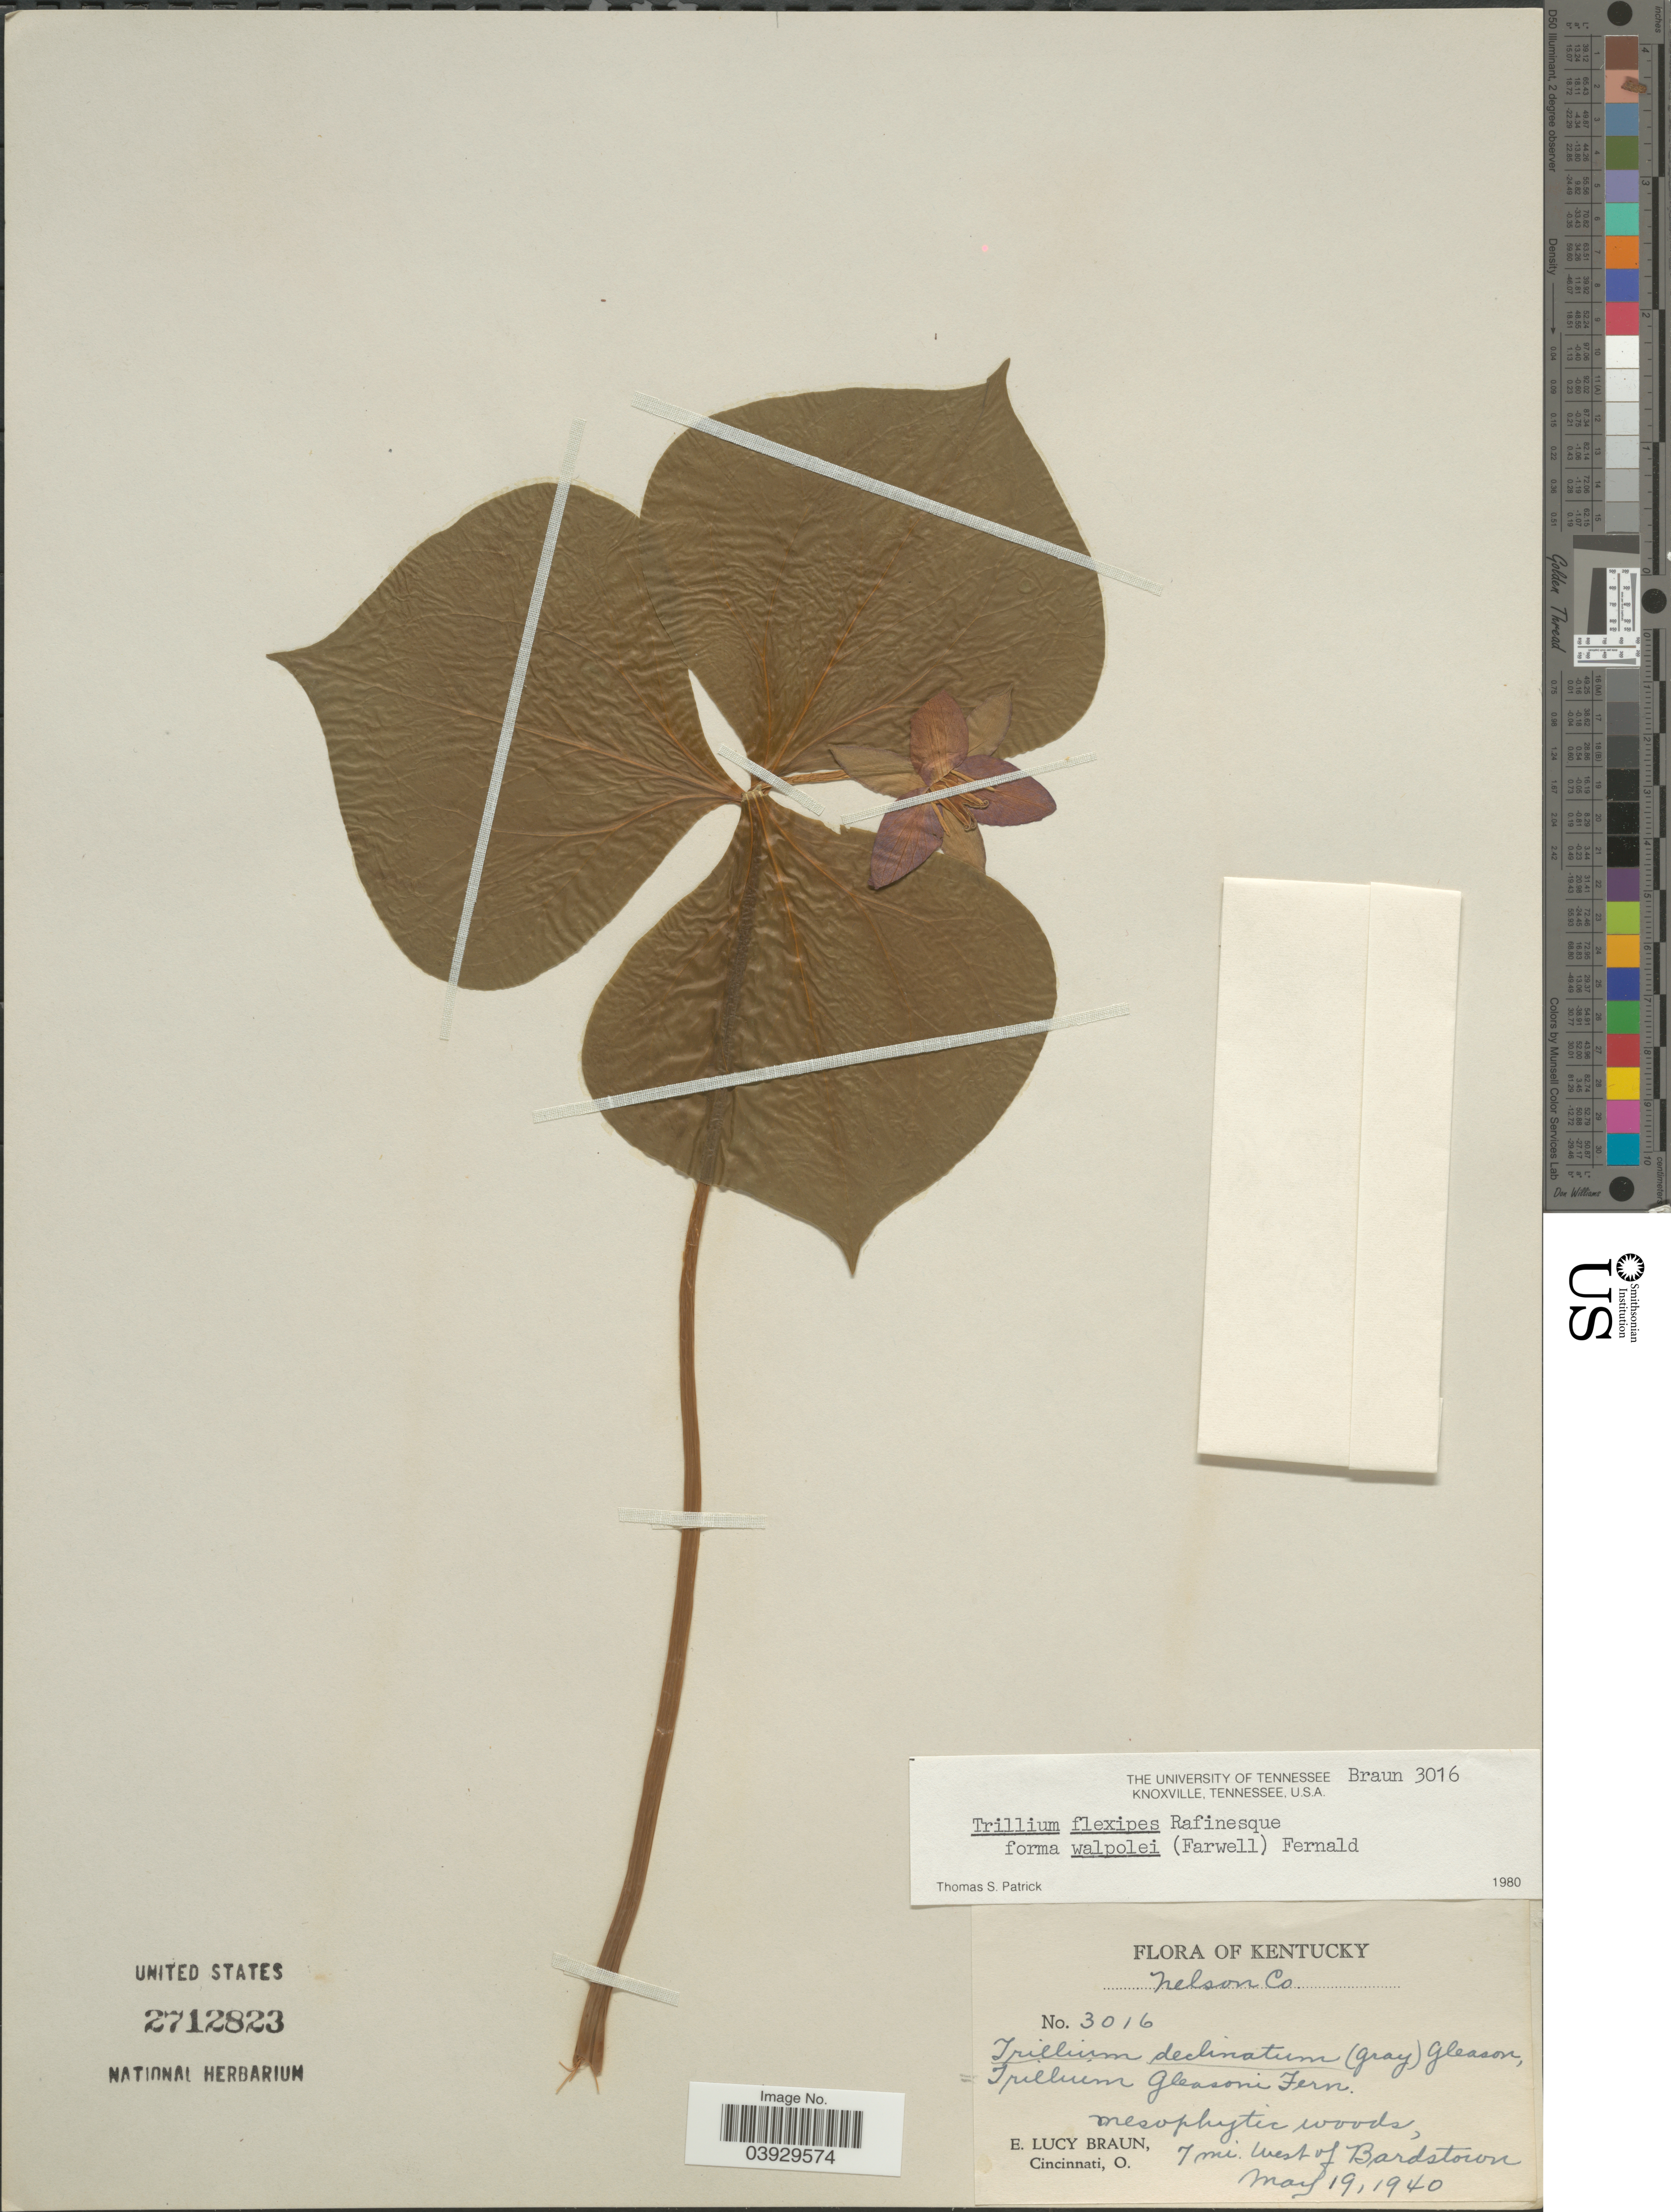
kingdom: Plantae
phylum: Tracheophyta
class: Liliopsida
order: Liliales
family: Melanthiaceae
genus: Trillium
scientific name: Trillium flexipes f. walpolei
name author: (Farw.) Fernald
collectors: E. L. Braun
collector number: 3016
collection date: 1940-05-19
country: United States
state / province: Kentucky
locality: Nelson Co. 7 mi. west of Bardstown.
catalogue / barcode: US 2712823